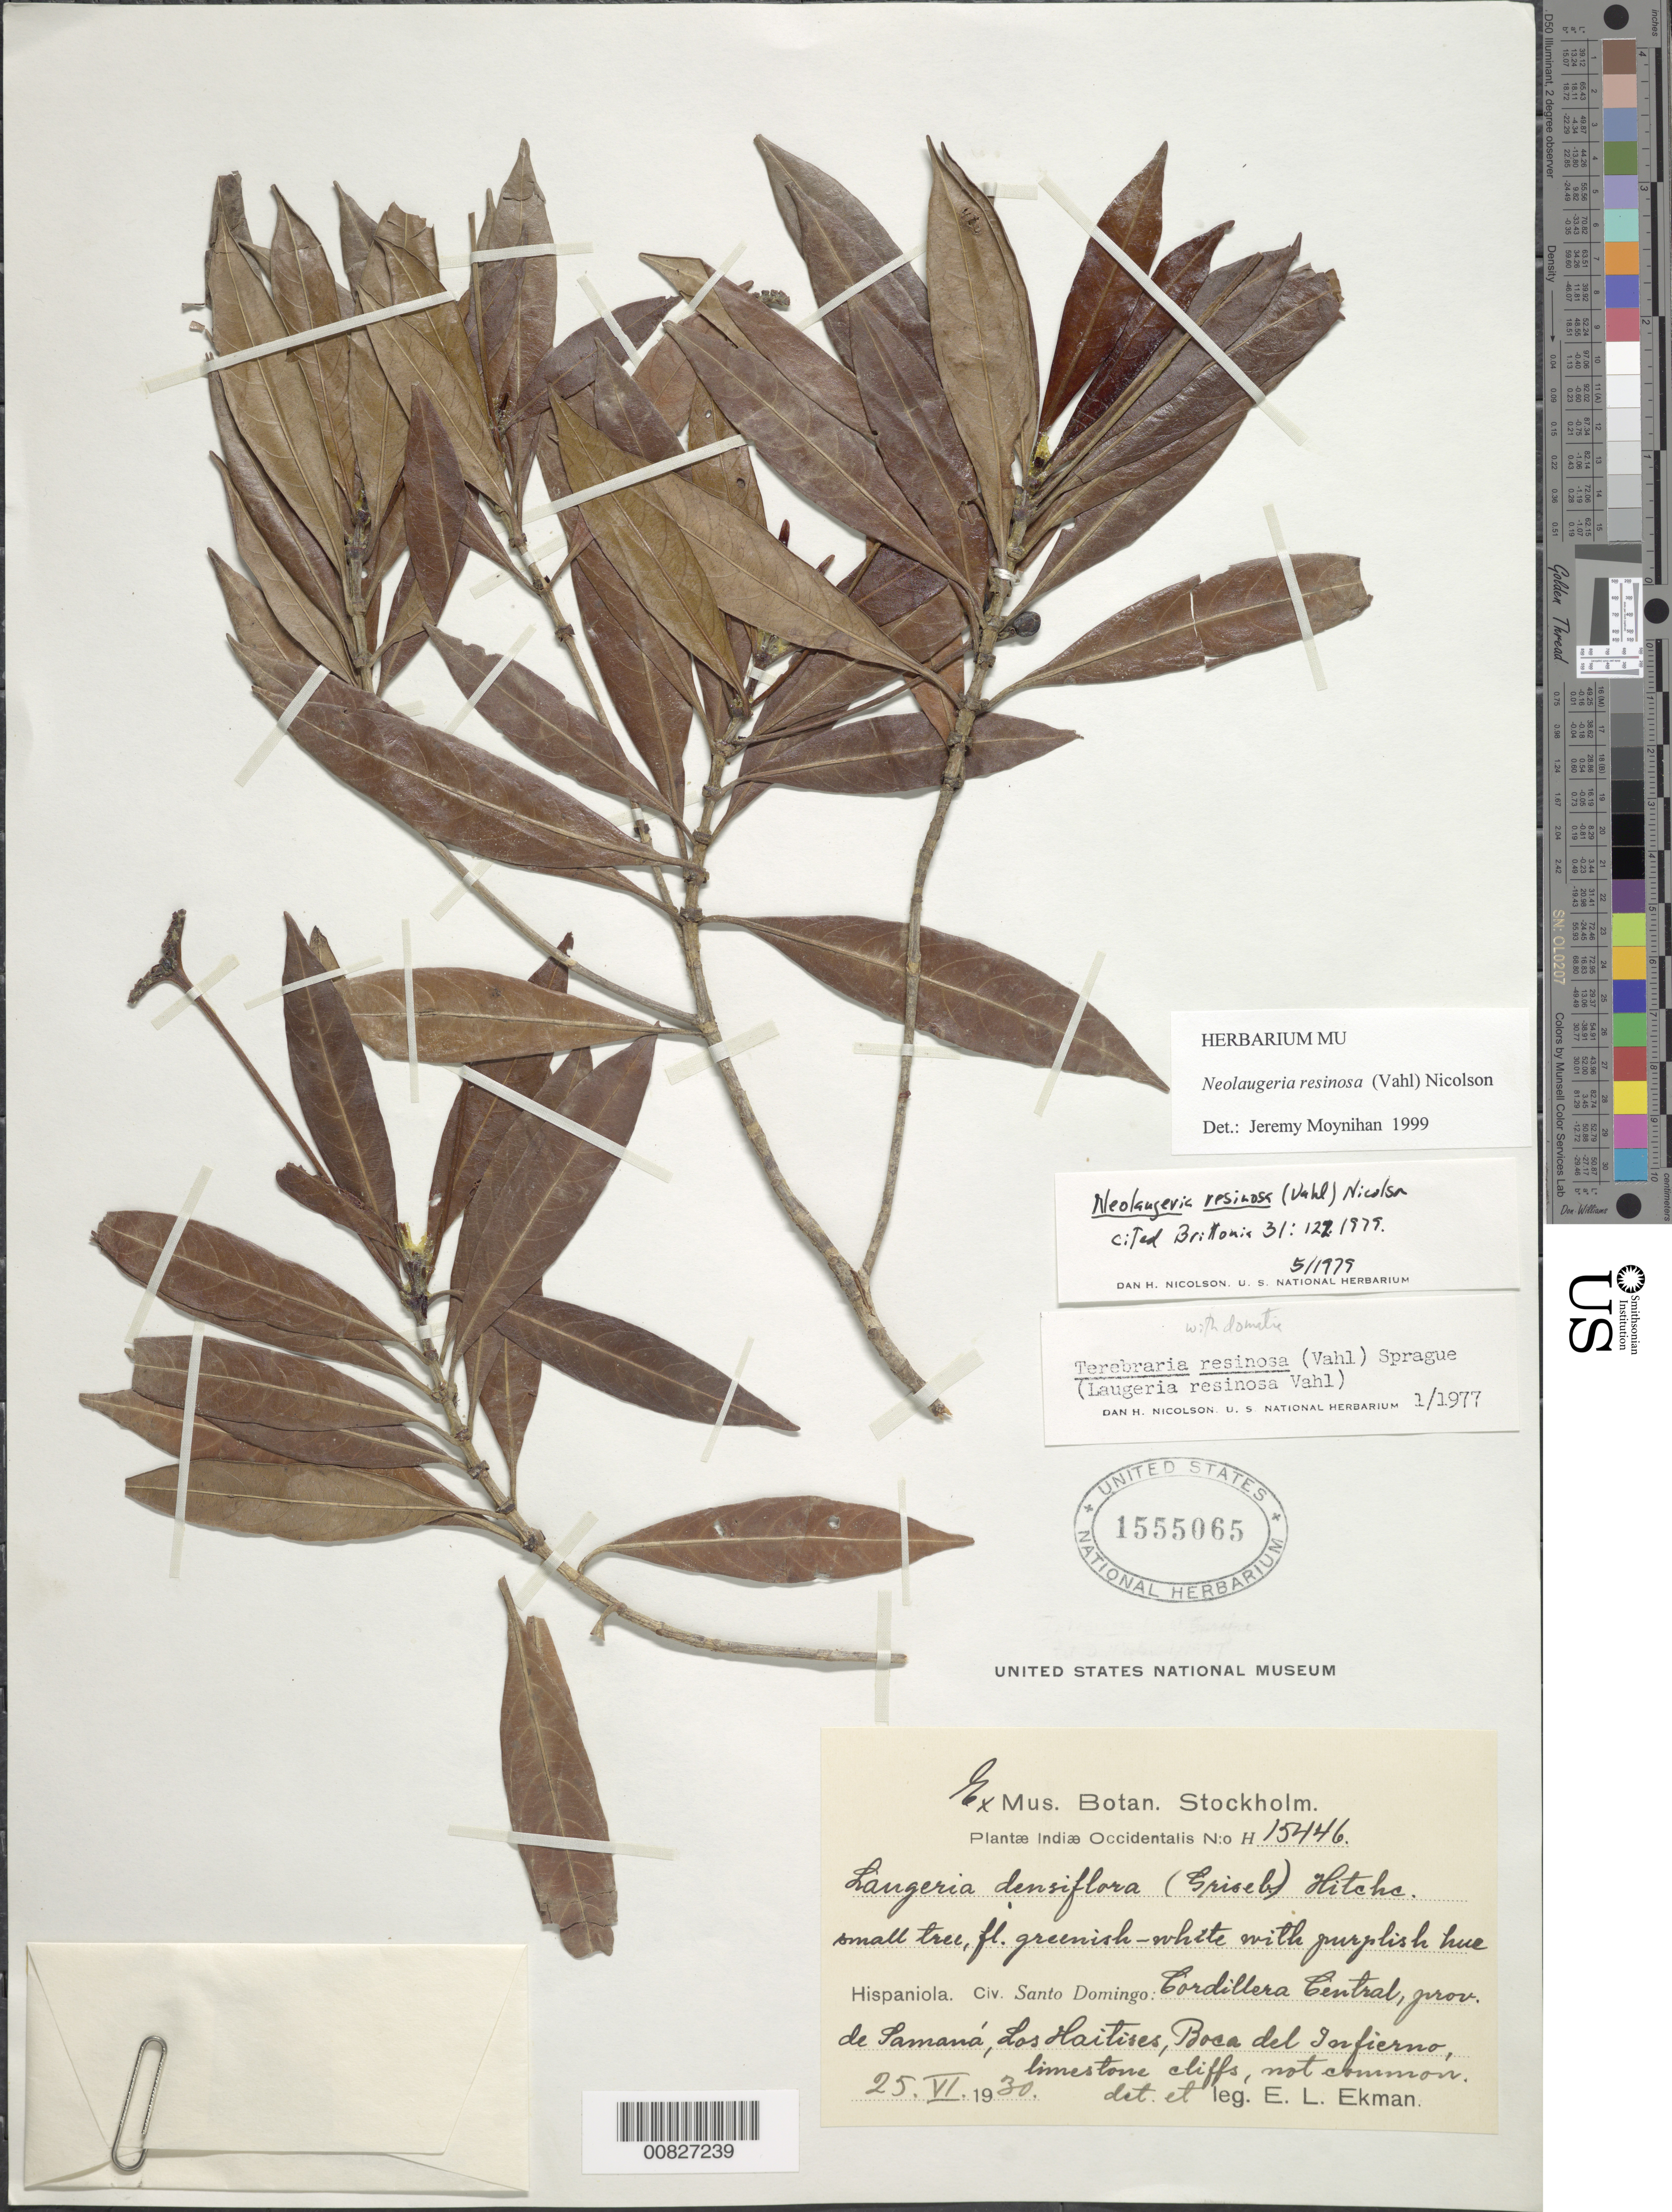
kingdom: Plantae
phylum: Tracheophyta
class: Magnoliopsida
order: Gentianales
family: Rubiaceae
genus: Stenostomum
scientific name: Stenostomum resinosum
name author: (Vahl) Griseb.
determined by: Moynihan, J.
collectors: E. L. Ekman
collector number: H 15546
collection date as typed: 25 Jun 1930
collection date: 1930-06-25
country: Dominican Republic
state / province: Samana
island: Hispaniola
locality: Cordillera Central, Los Haitises, Boca del Infierno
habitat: Limestone cliffs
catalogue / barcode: US 1555065